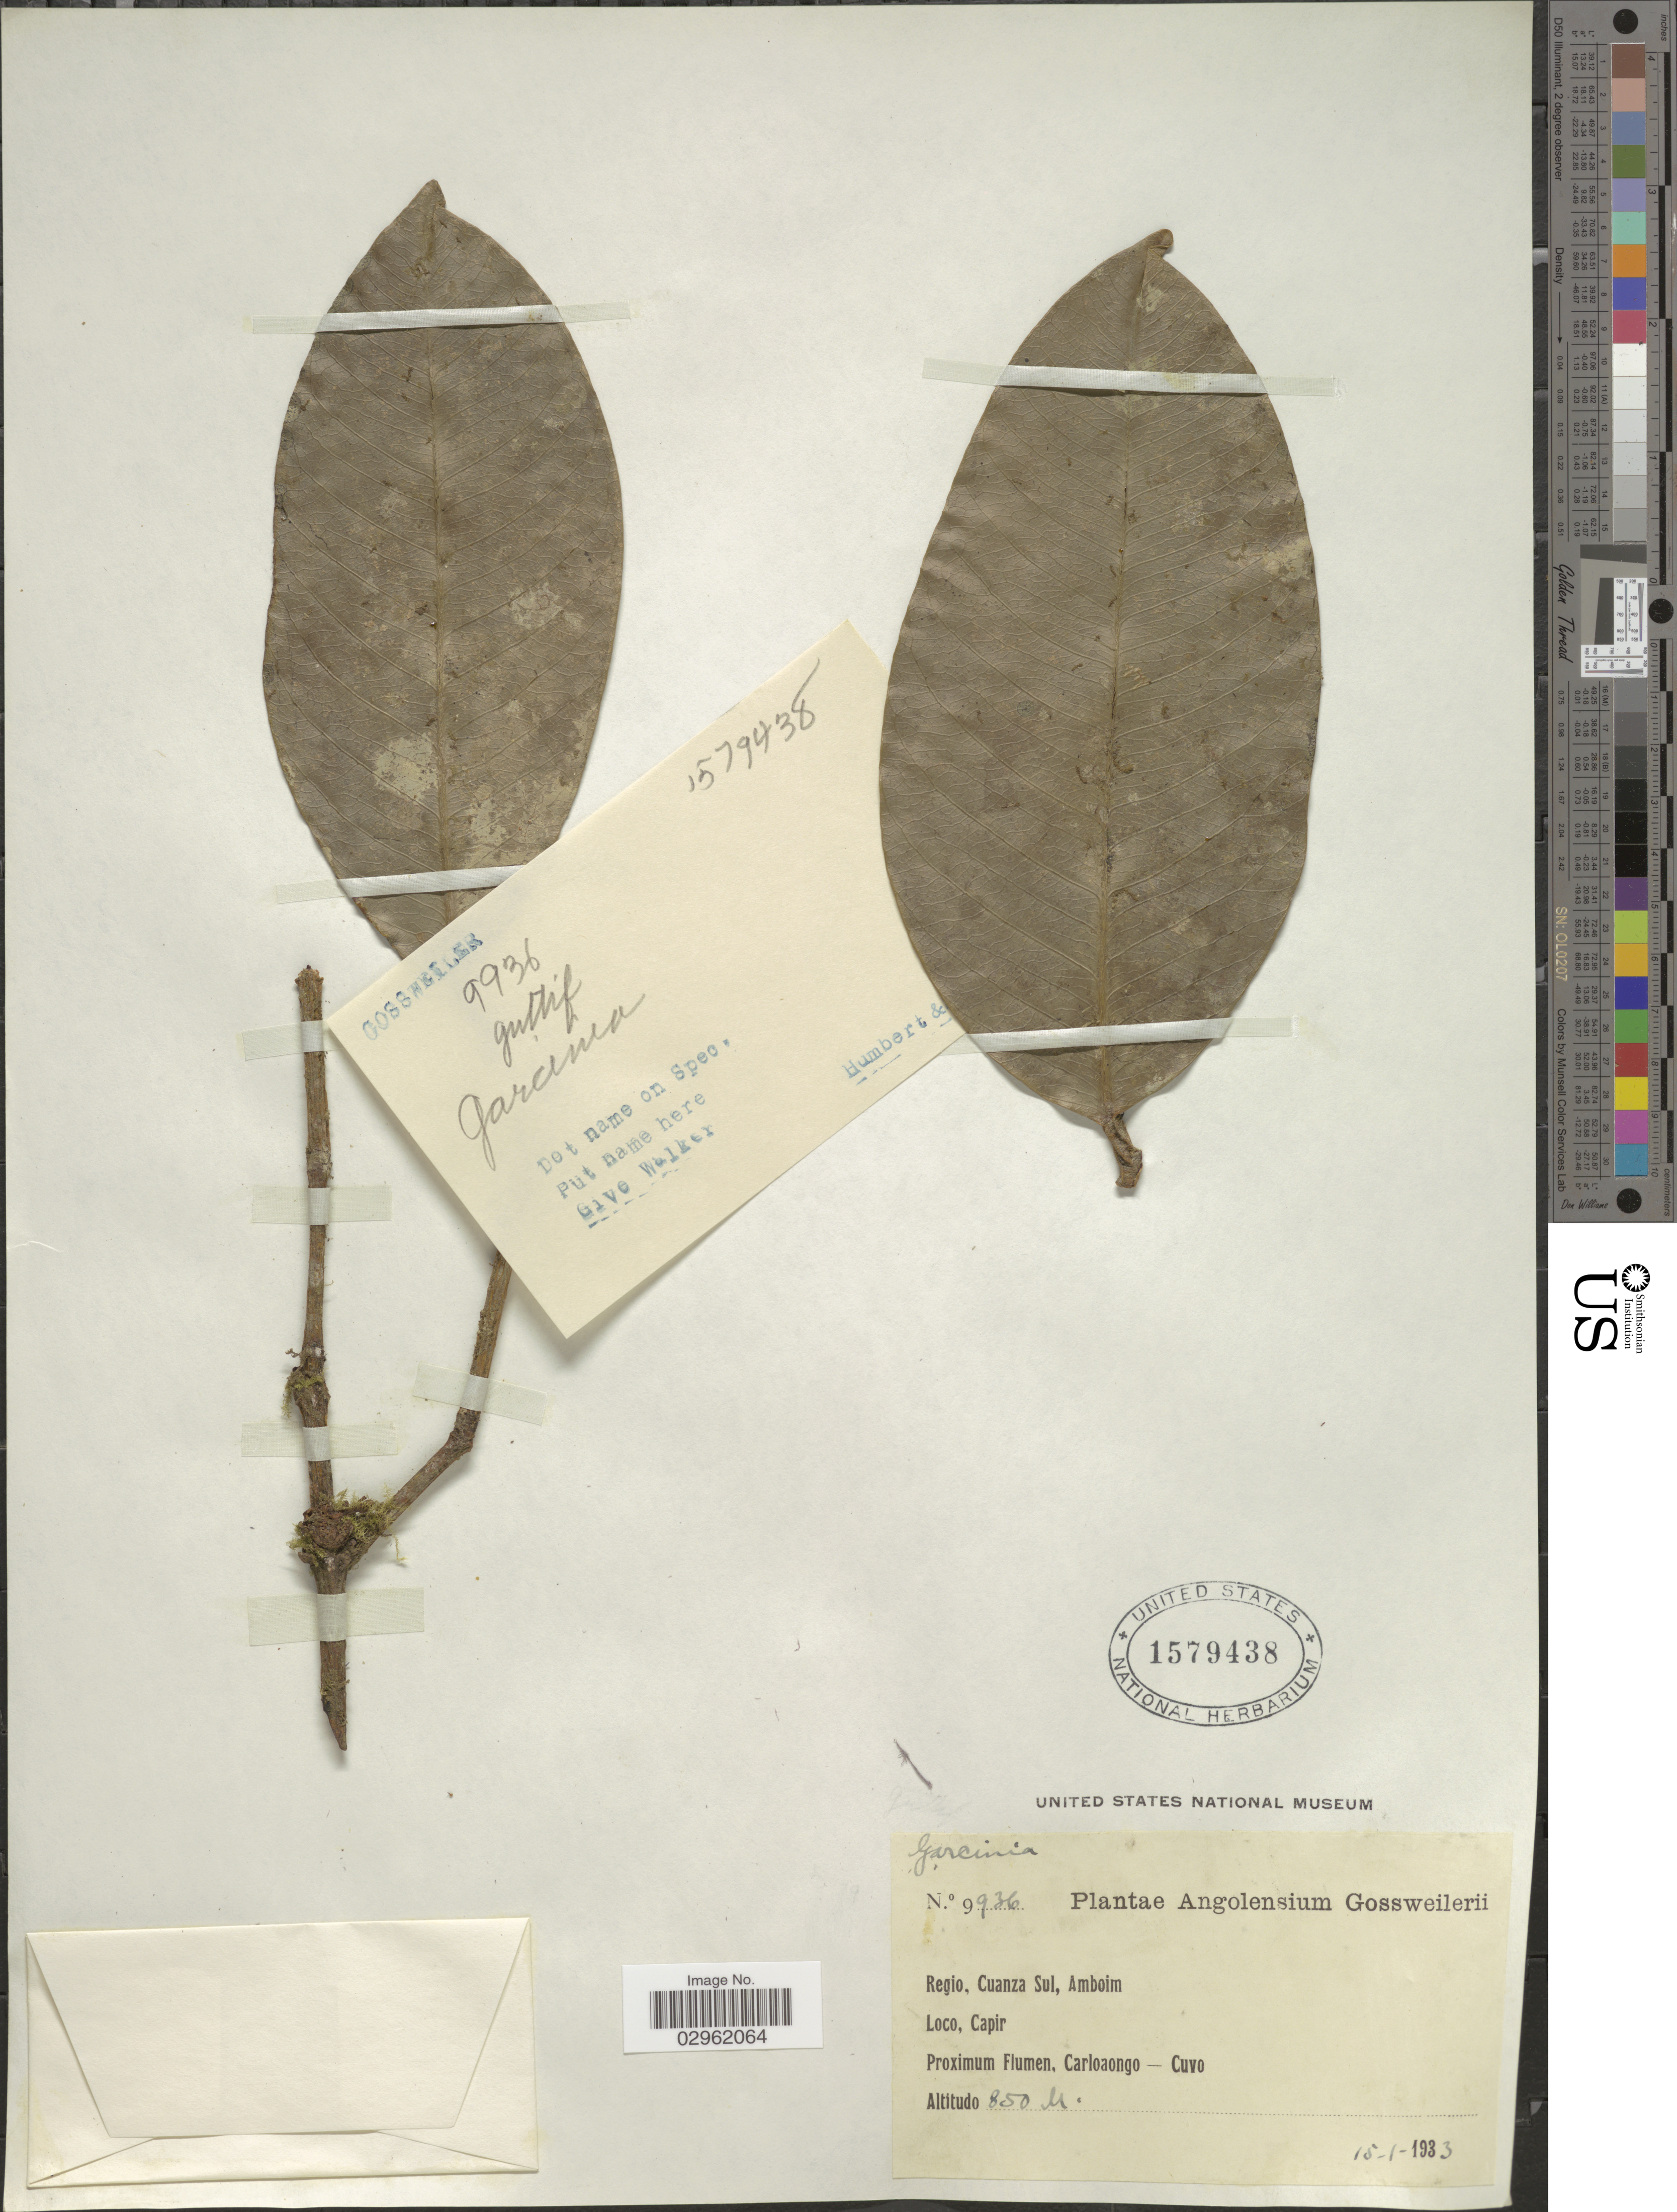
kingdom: Plantae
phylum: Tracheophyta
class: Magnoliopsida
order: Malpighiales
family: Clusiaceae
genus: Garcinia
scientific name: Garcinia sp.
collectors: -. Gossweiler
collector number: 9936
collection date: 1933-01-15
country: Angola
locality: Regio, Cuanza Sul, Amboim. Loco, Capir. Proximum Flumen, Carloaongo - Cuvo.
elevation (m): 850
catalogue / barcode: US 1579438